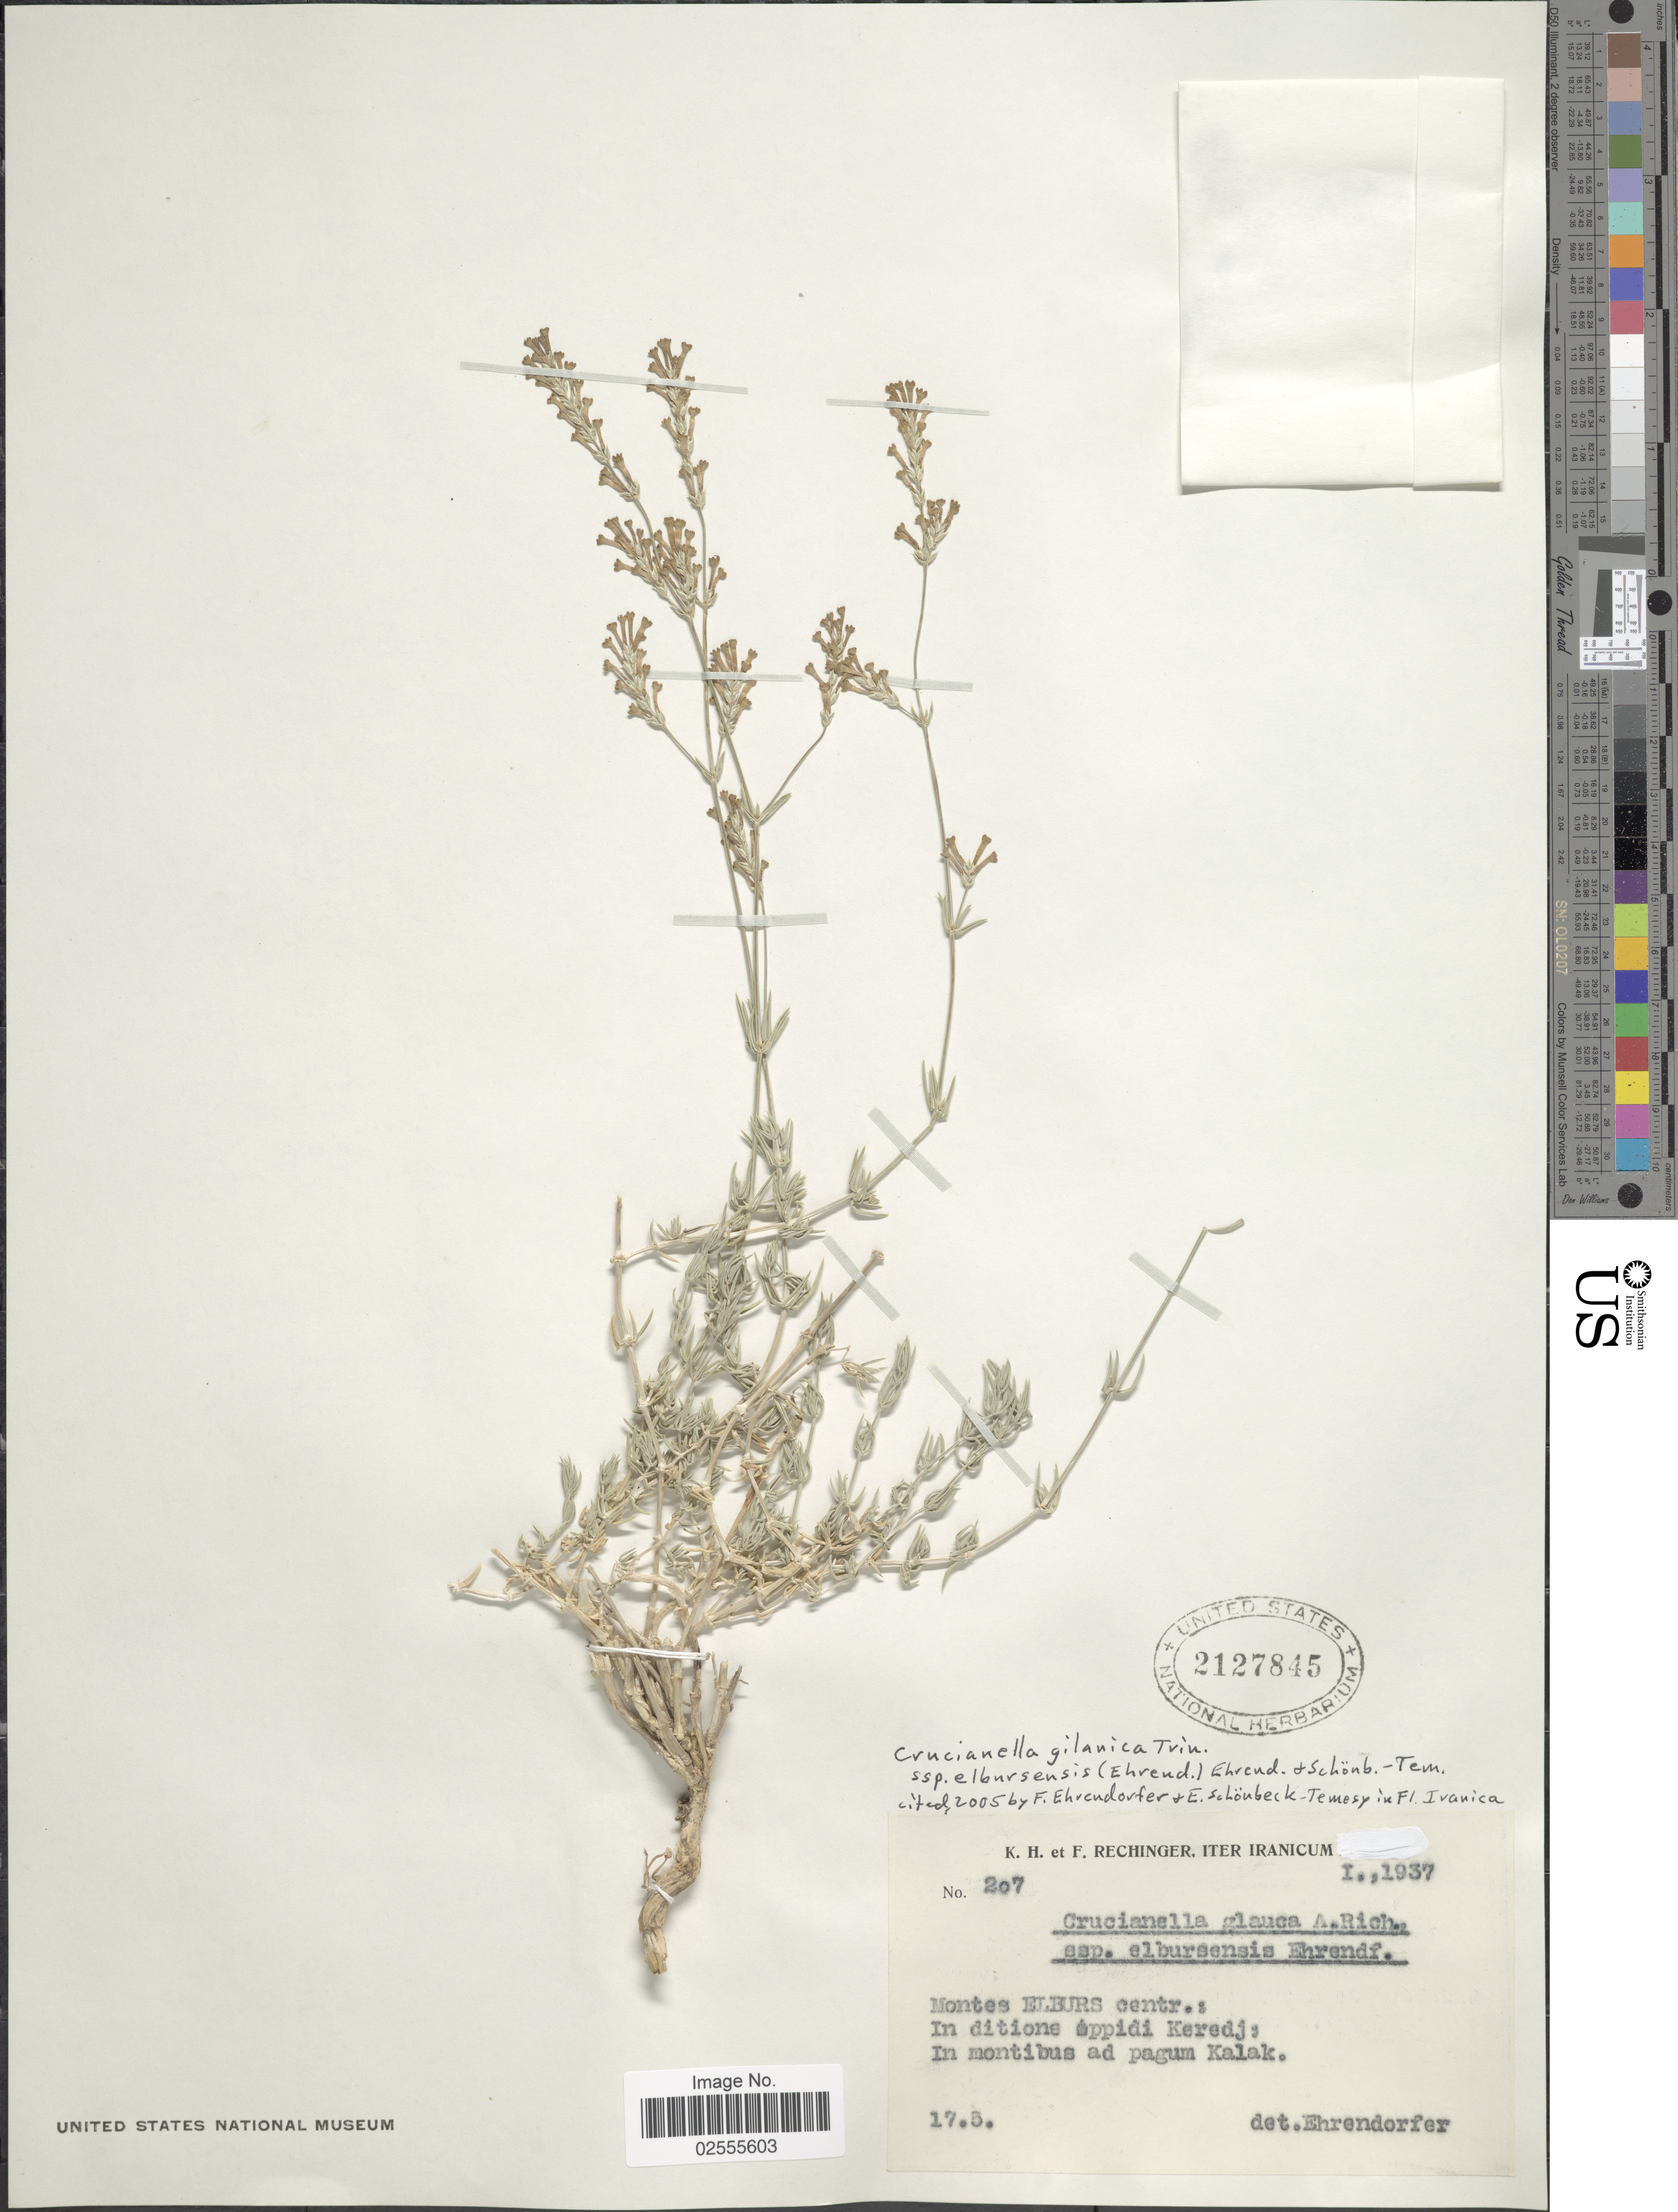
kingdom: Plantae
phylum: Tracheophyta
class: Magnoliopsida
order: Gentianales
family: Rubiaceae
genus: Crucianella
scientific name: Crucianella gilanica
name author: Trin.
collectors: K. H. Rechinger & F. Rechinger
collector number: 207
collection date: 1937-05-17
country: Iran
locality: Iter Iranicum, Montes Elburs centr.: In ditione oppidi Keredj; In montibus ad pagum Kalak.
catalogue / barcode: US 2127845